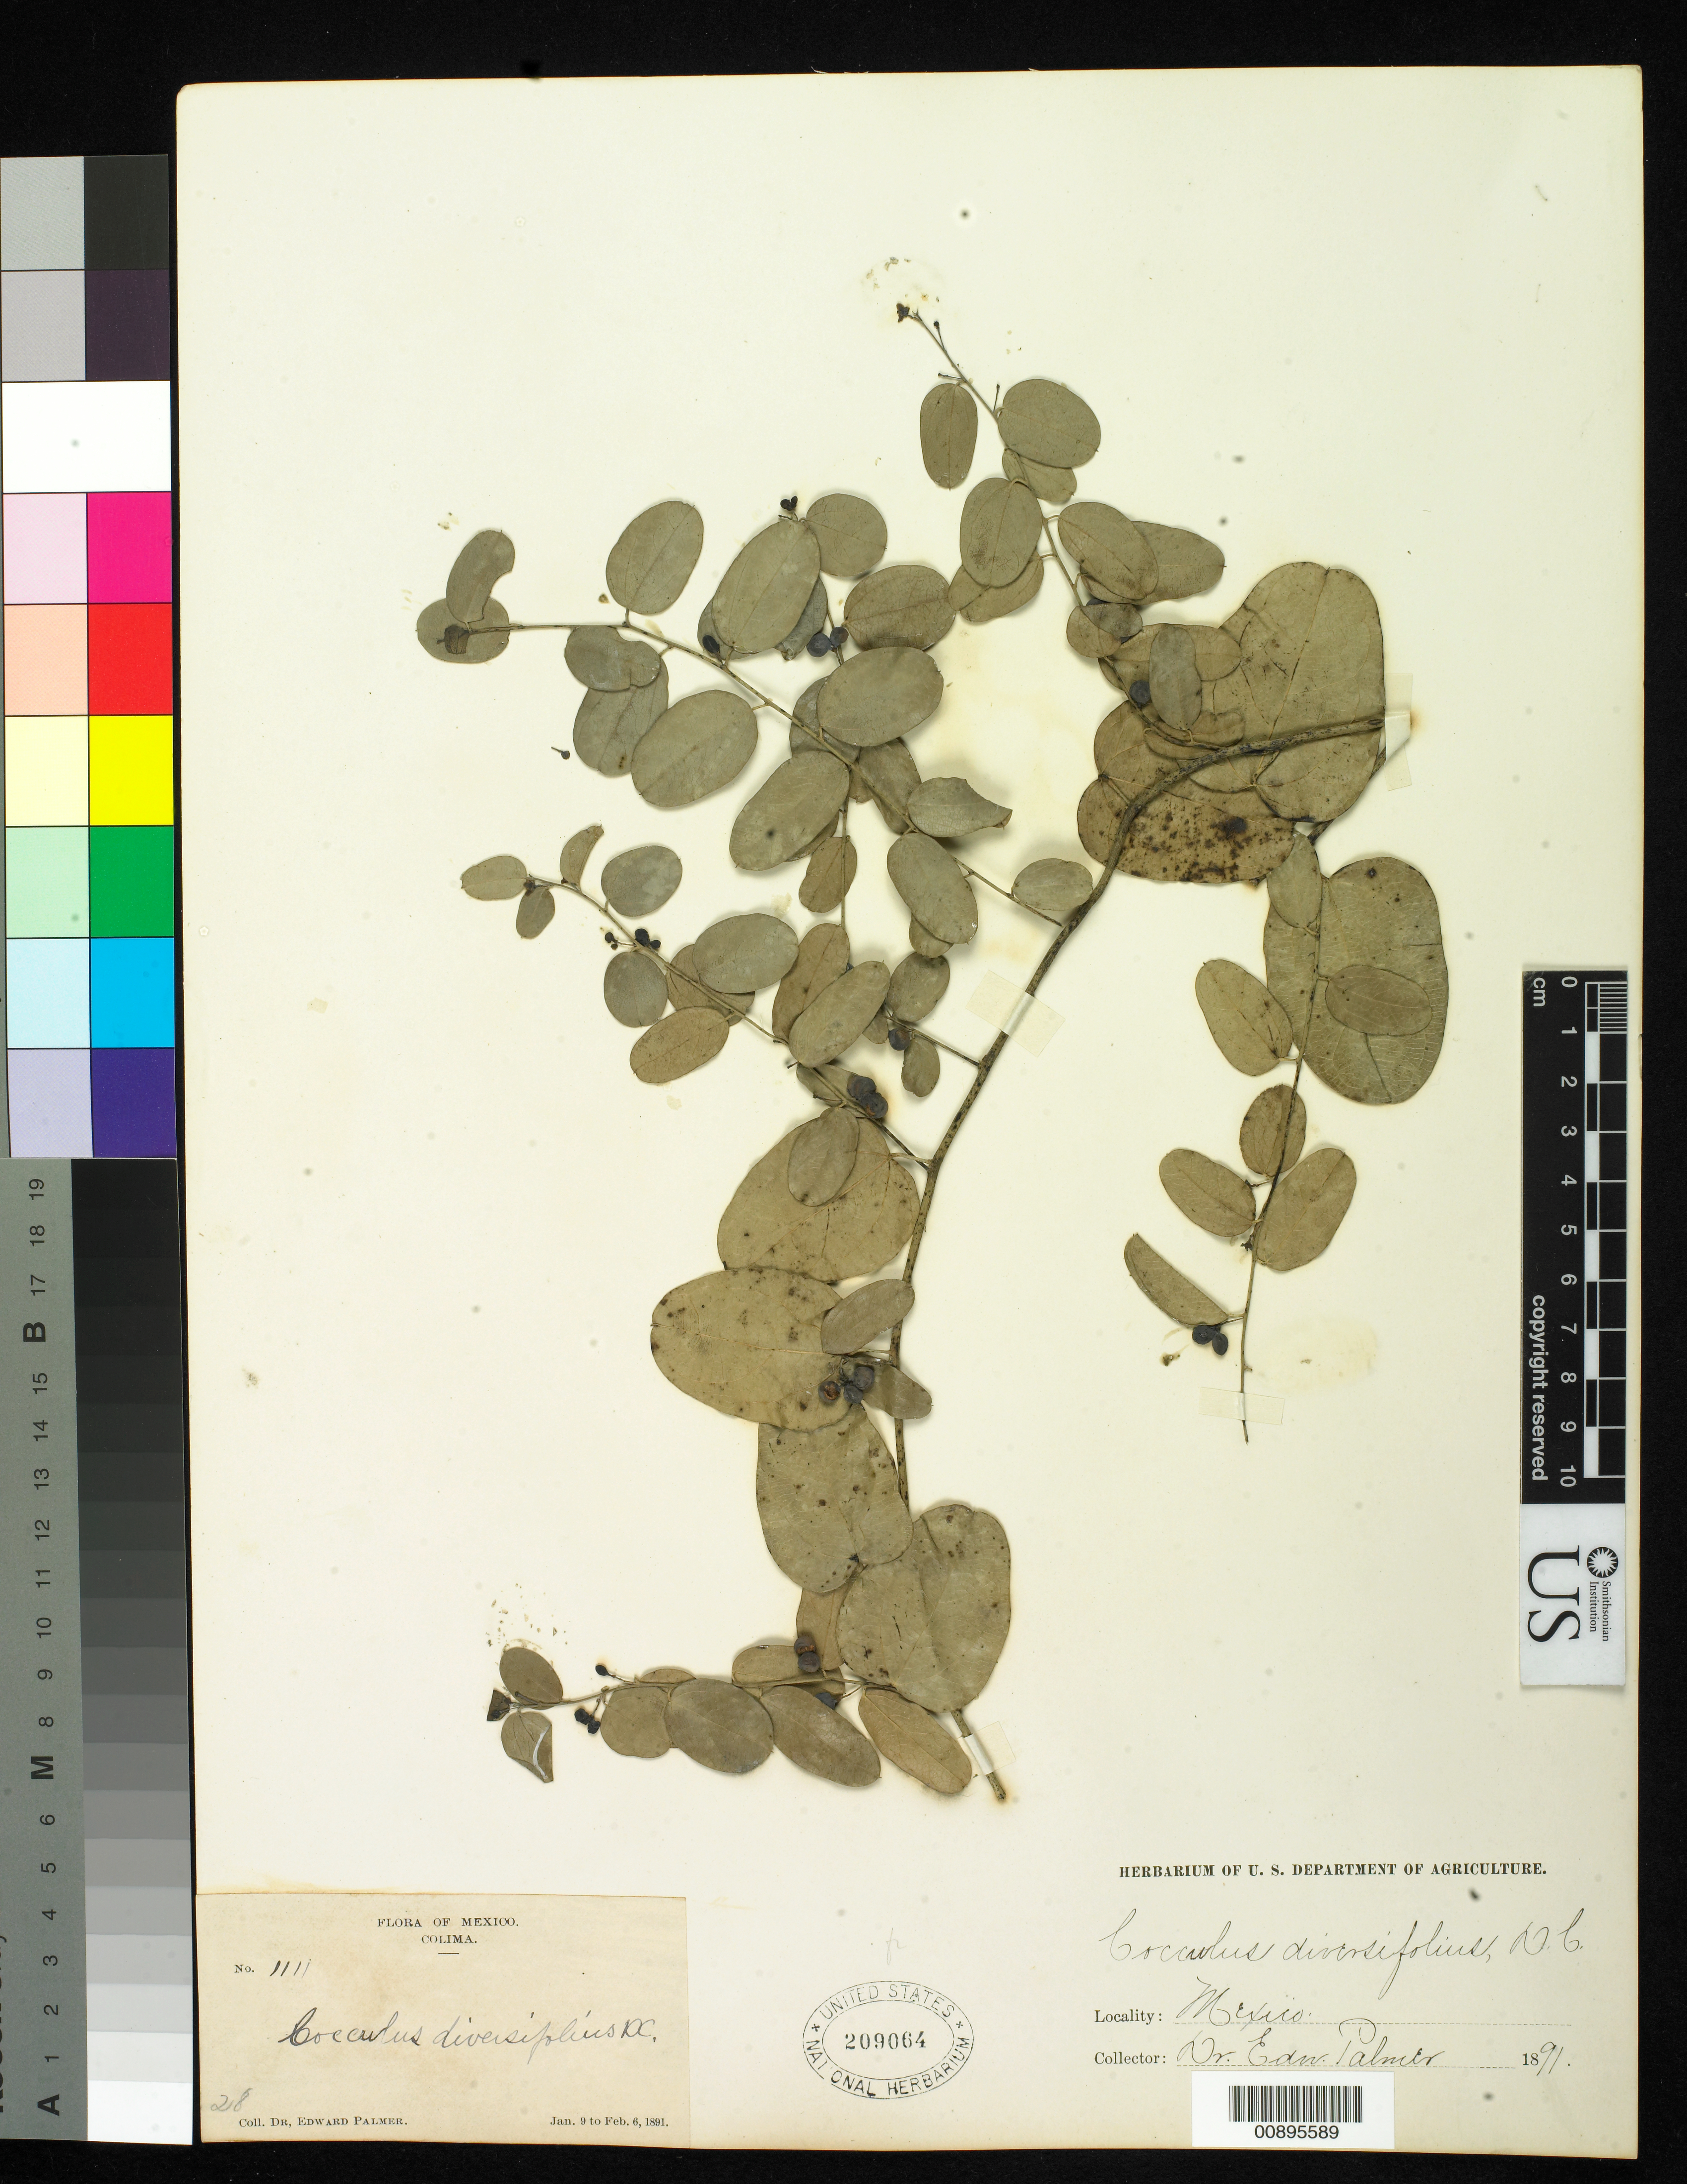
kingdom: Plantae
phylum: Tracheophyta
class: Magnoliopsida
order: Ranunculales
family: Menispermaceae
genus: Cocculus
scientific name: Cocculus diversifolius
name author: DC.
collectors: E. Palmer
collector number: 1111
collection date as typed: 09 Jan 1891 to 06 Feb 1891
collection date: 1891-01-09/1891-02-06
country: Mexico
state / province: Colima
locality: Colima.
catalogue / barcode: US 209064